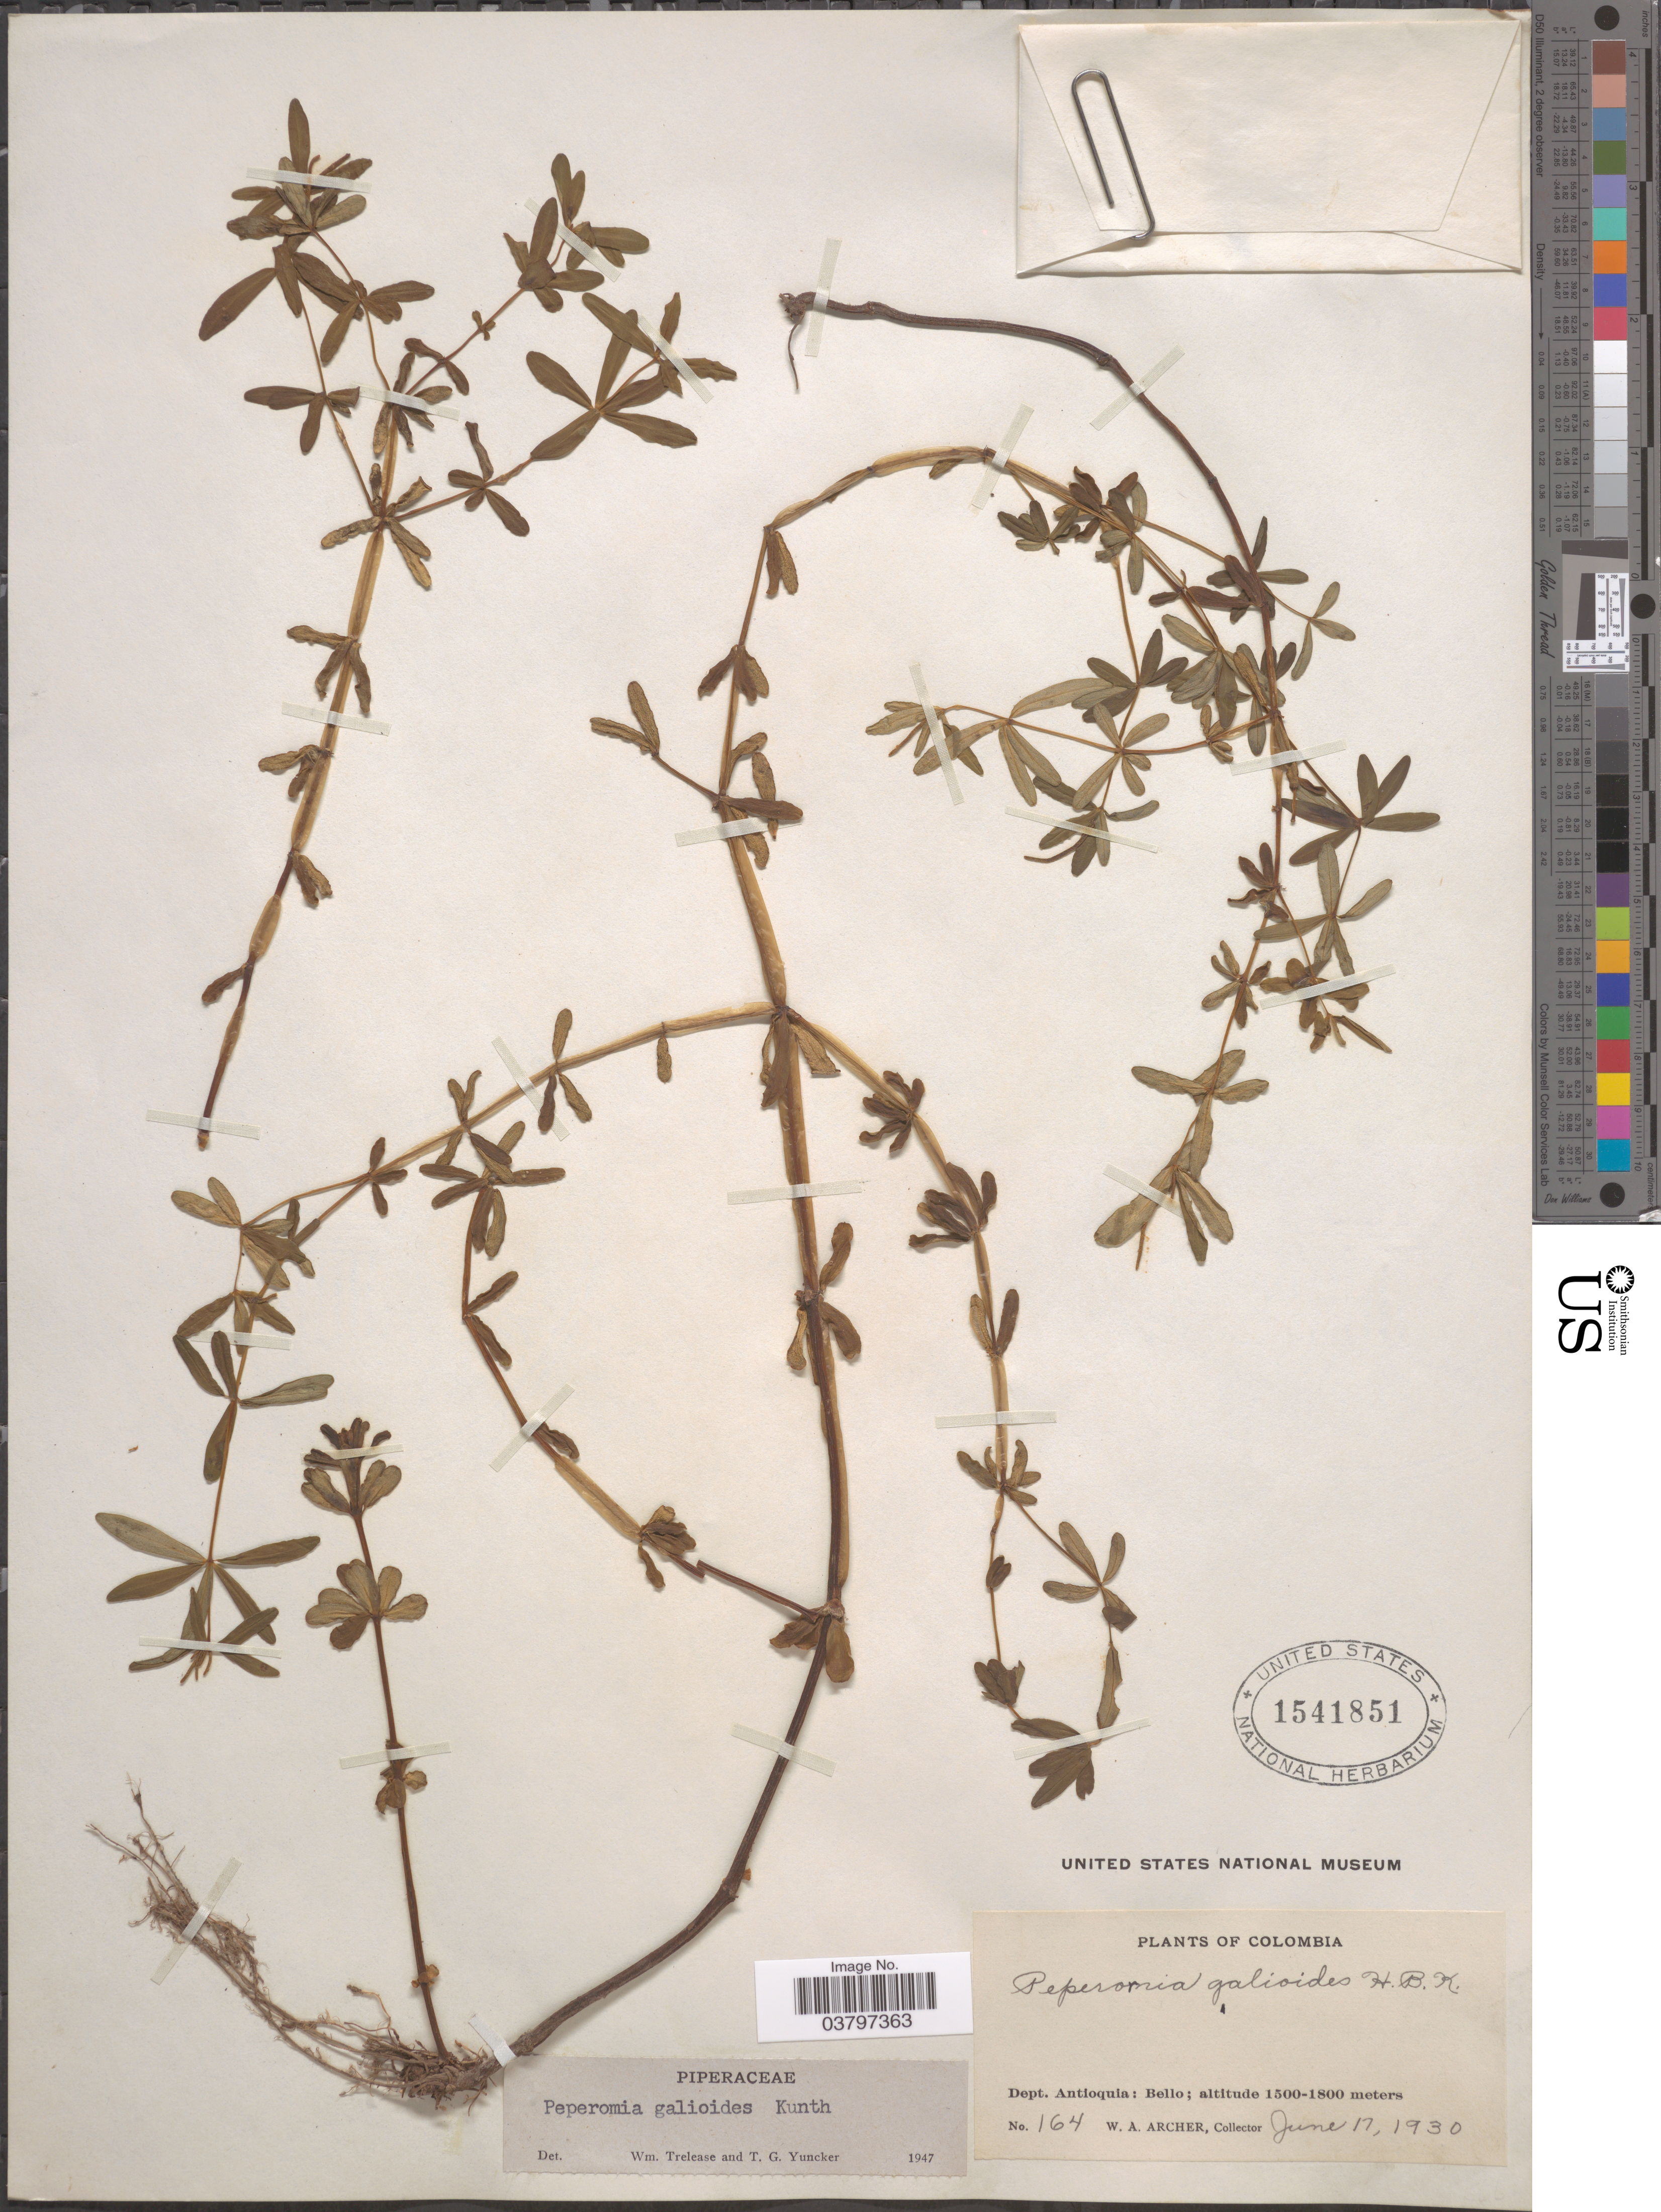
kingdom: Plantae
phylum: Tracheophyta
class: Magnoliopsida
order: Piperales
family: Piperaceae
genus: Peperomia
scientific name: Peperomia galioides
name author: Kunth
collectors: W. Archer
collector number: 164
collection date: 1930-06-17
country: Colombia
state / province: Antioquia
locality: Dept. Antioquia: Bello.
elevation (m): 1500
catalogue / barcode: US 1541851